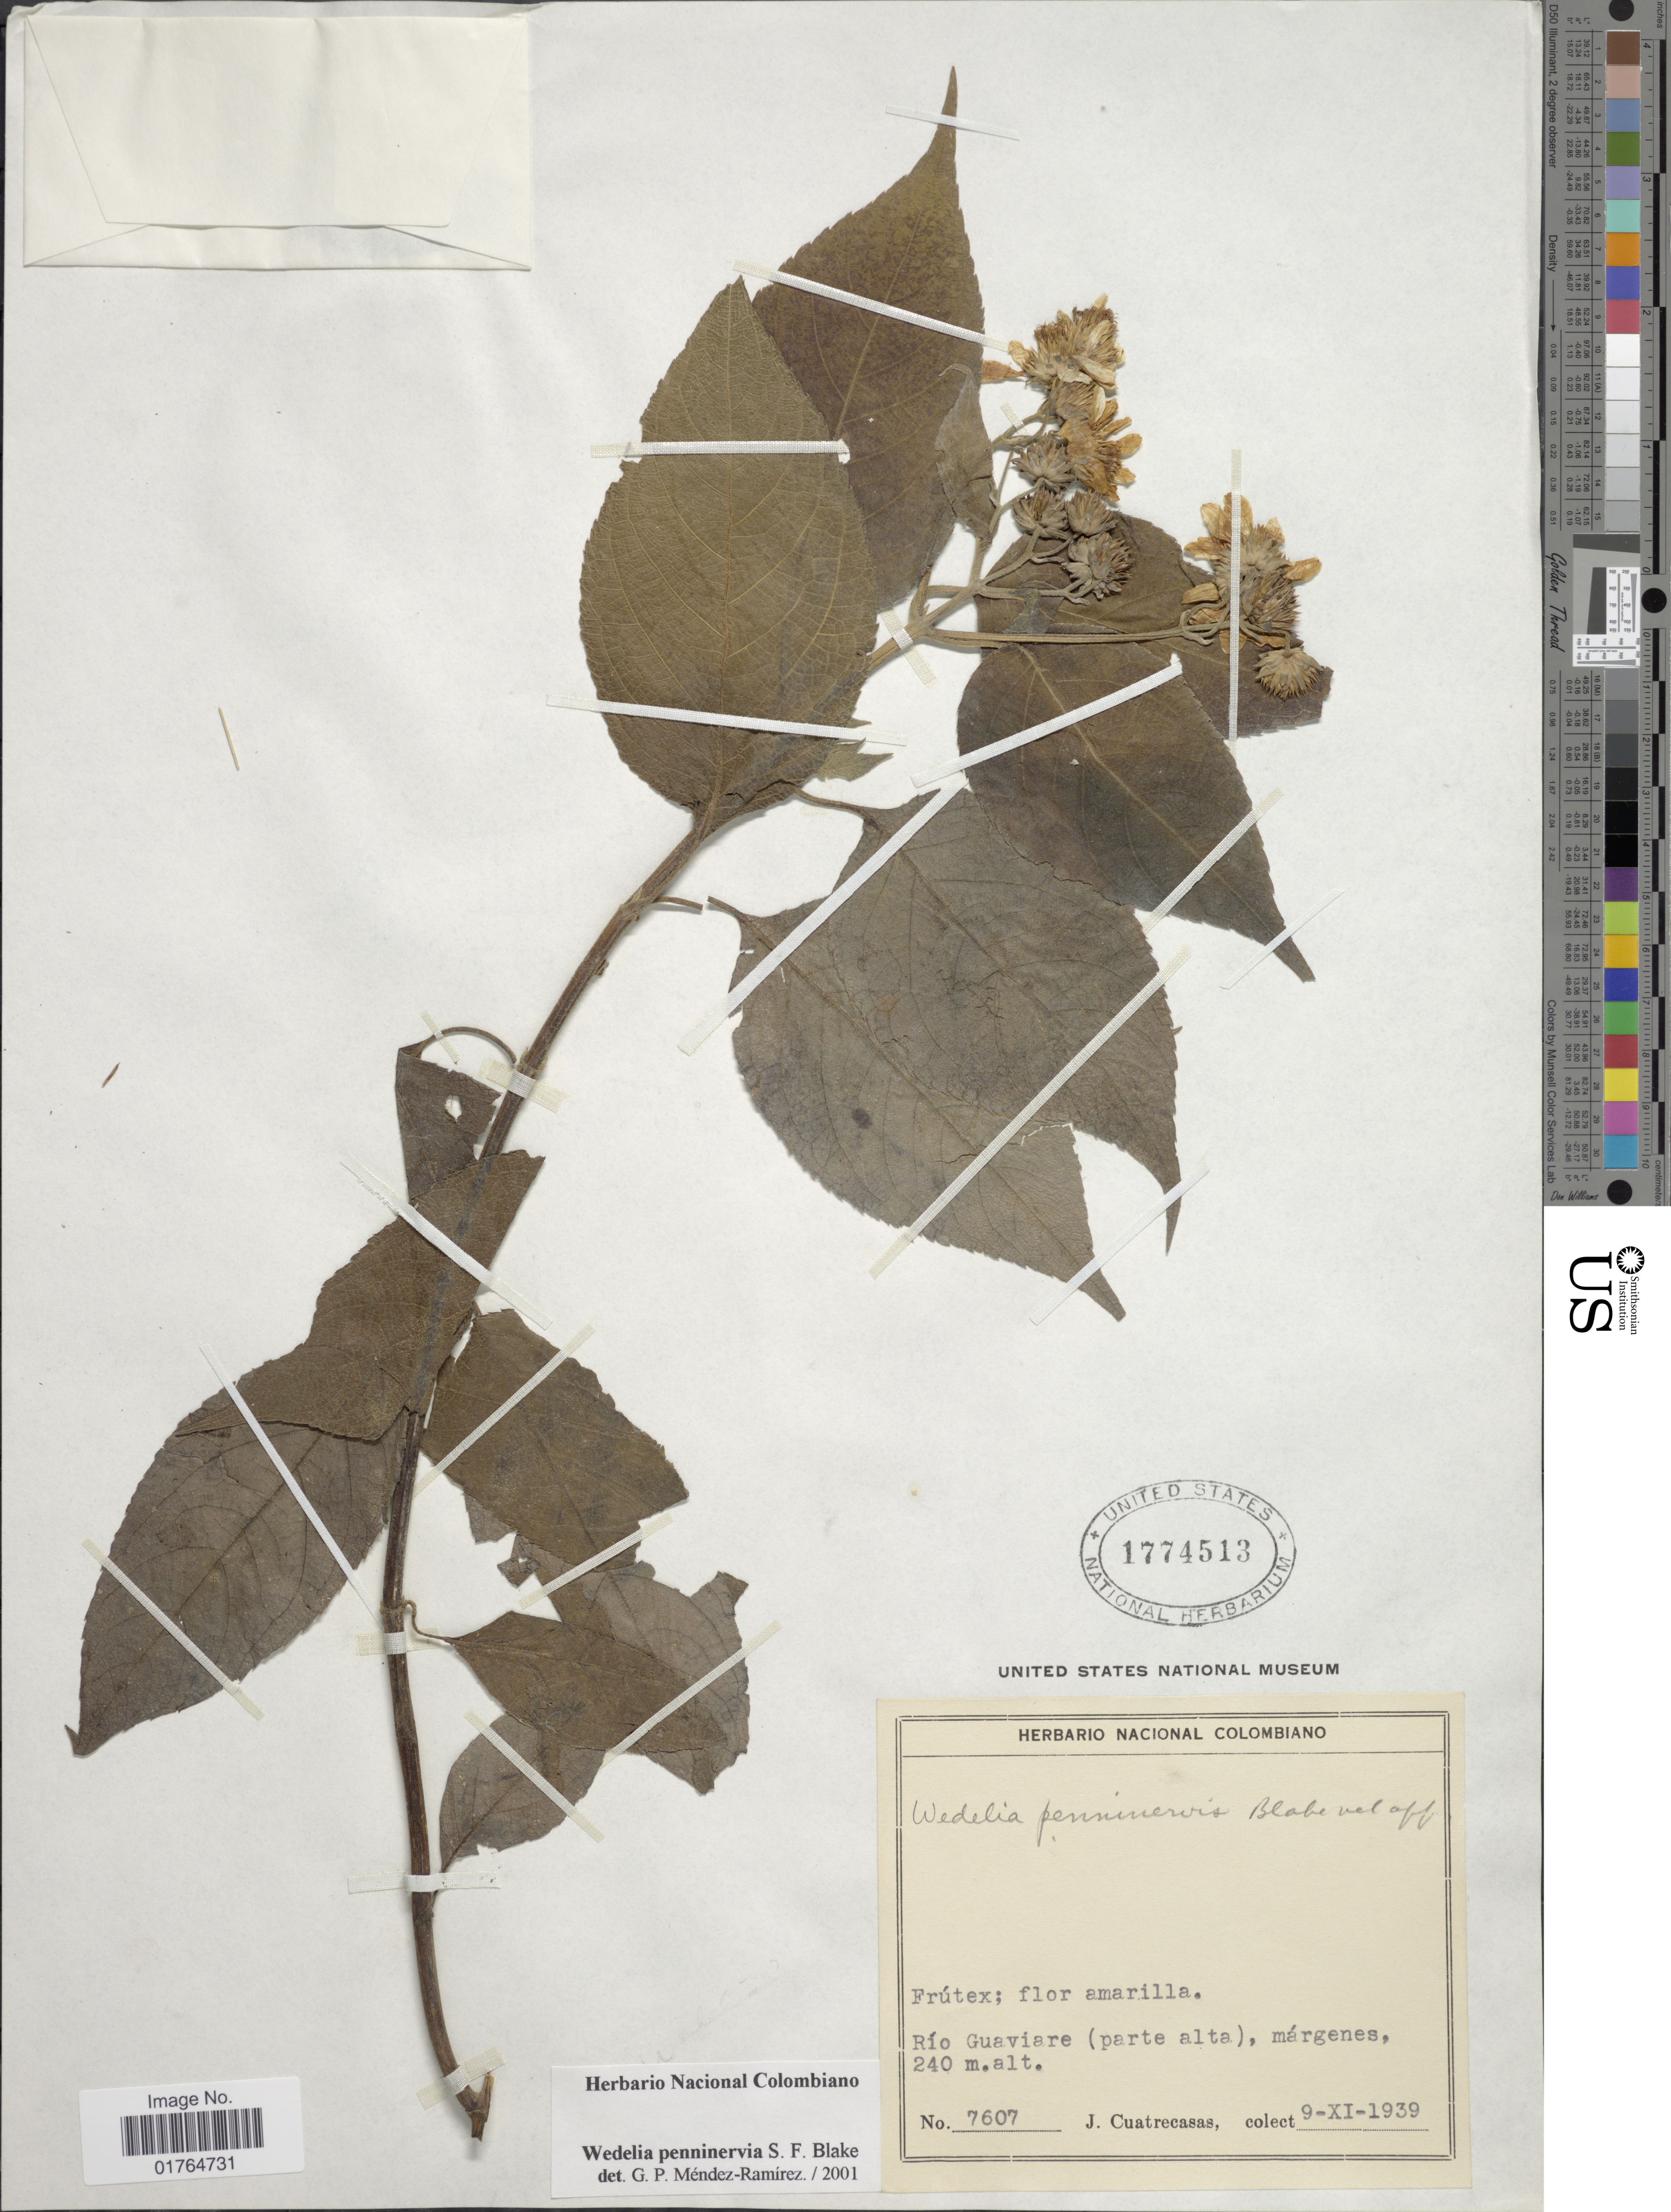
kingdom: Plantae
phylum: Tracheophyta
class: Magnoliopsida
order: Asterales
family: Asteraceae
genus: Wedelia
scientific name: Wedelia penninervia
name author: S.F. Blake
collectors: J. Cuatrecasas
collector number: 7607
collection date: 1939-11-09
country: Colombia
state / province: Guaviare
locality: Rio Guaviare (parte alta)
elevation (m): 2400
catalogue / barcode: US 1774513